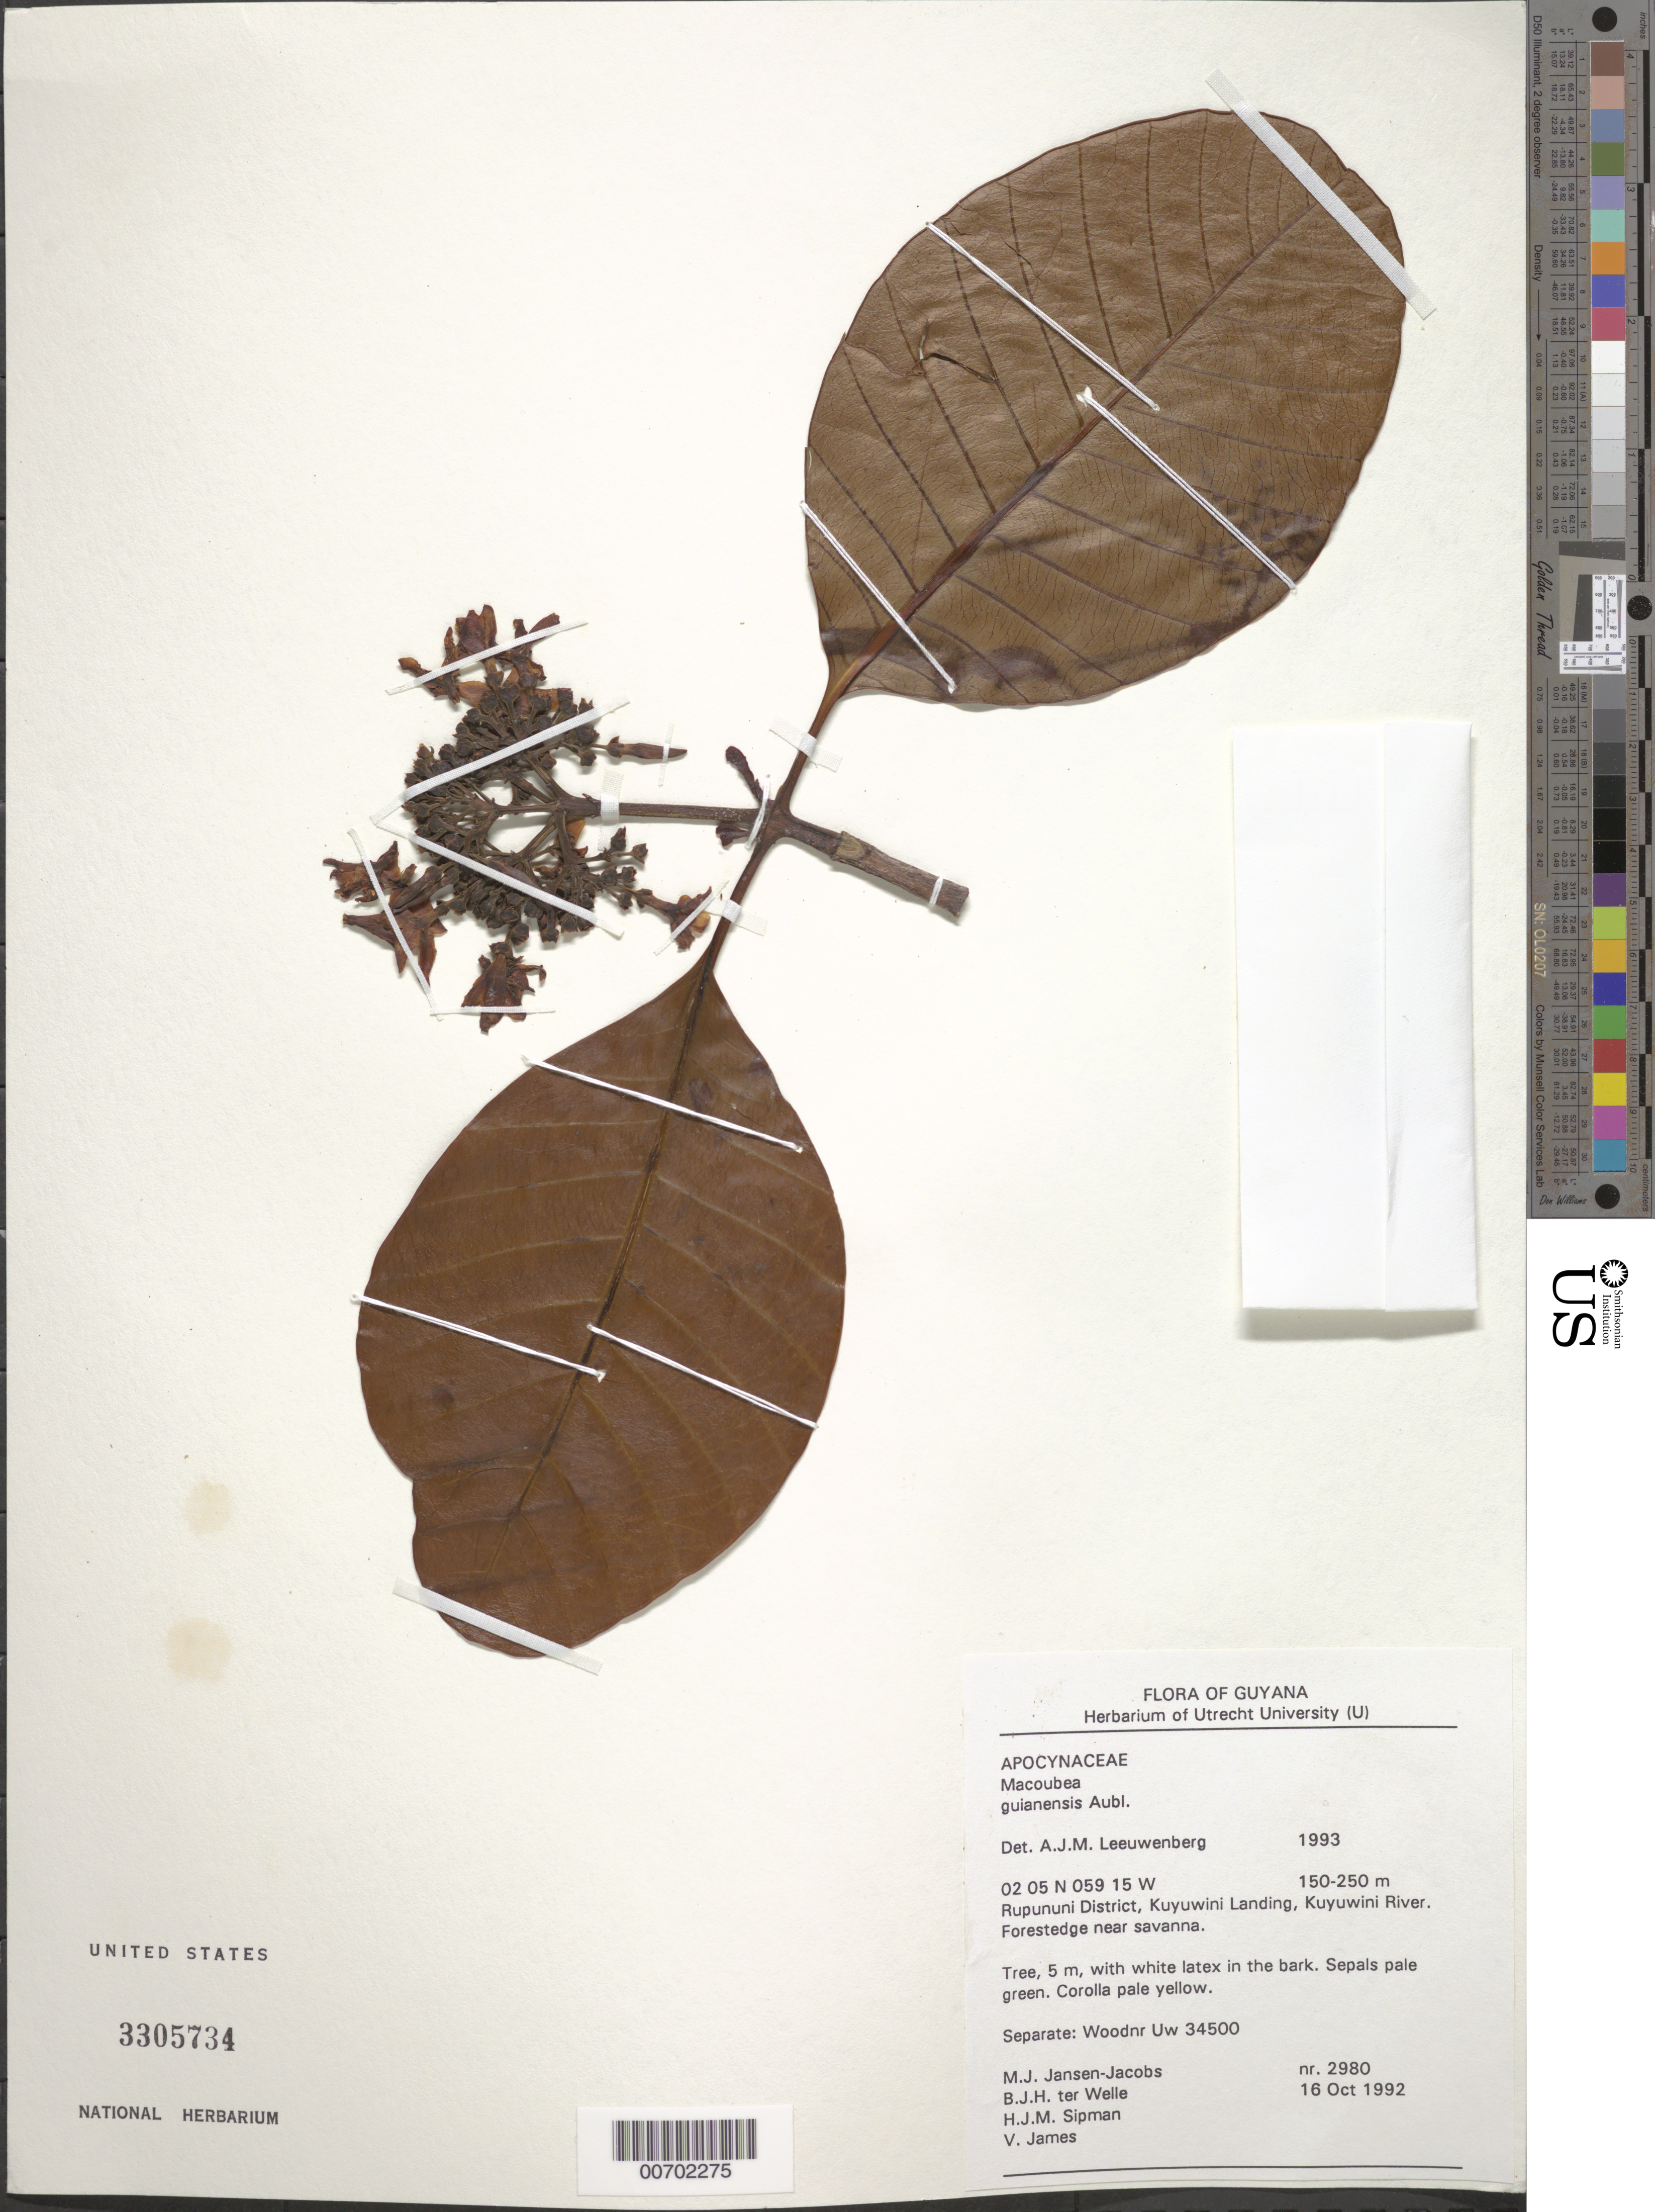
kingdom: Plantae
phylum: Tracheophyta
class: Magnoliopsida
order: Gentianales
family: Apocynaceae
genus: Macoubea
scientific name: Macoubea guianensis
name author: Aubl.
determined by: Leeuwenberg, A. J. M.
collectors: M. J. Jansen-Jacobs, B. Welle, H. J. M. Sipman & V. James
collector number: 2980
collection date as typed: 16-Oct-92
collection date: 1992-10-16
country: Guyana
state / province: U. Takutu-U. Essequibo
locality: Kuyuwini Landing, Kuyuwini River, Rupununi District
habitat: Forest edge near savanna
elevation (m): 150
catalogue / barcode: US 3305734